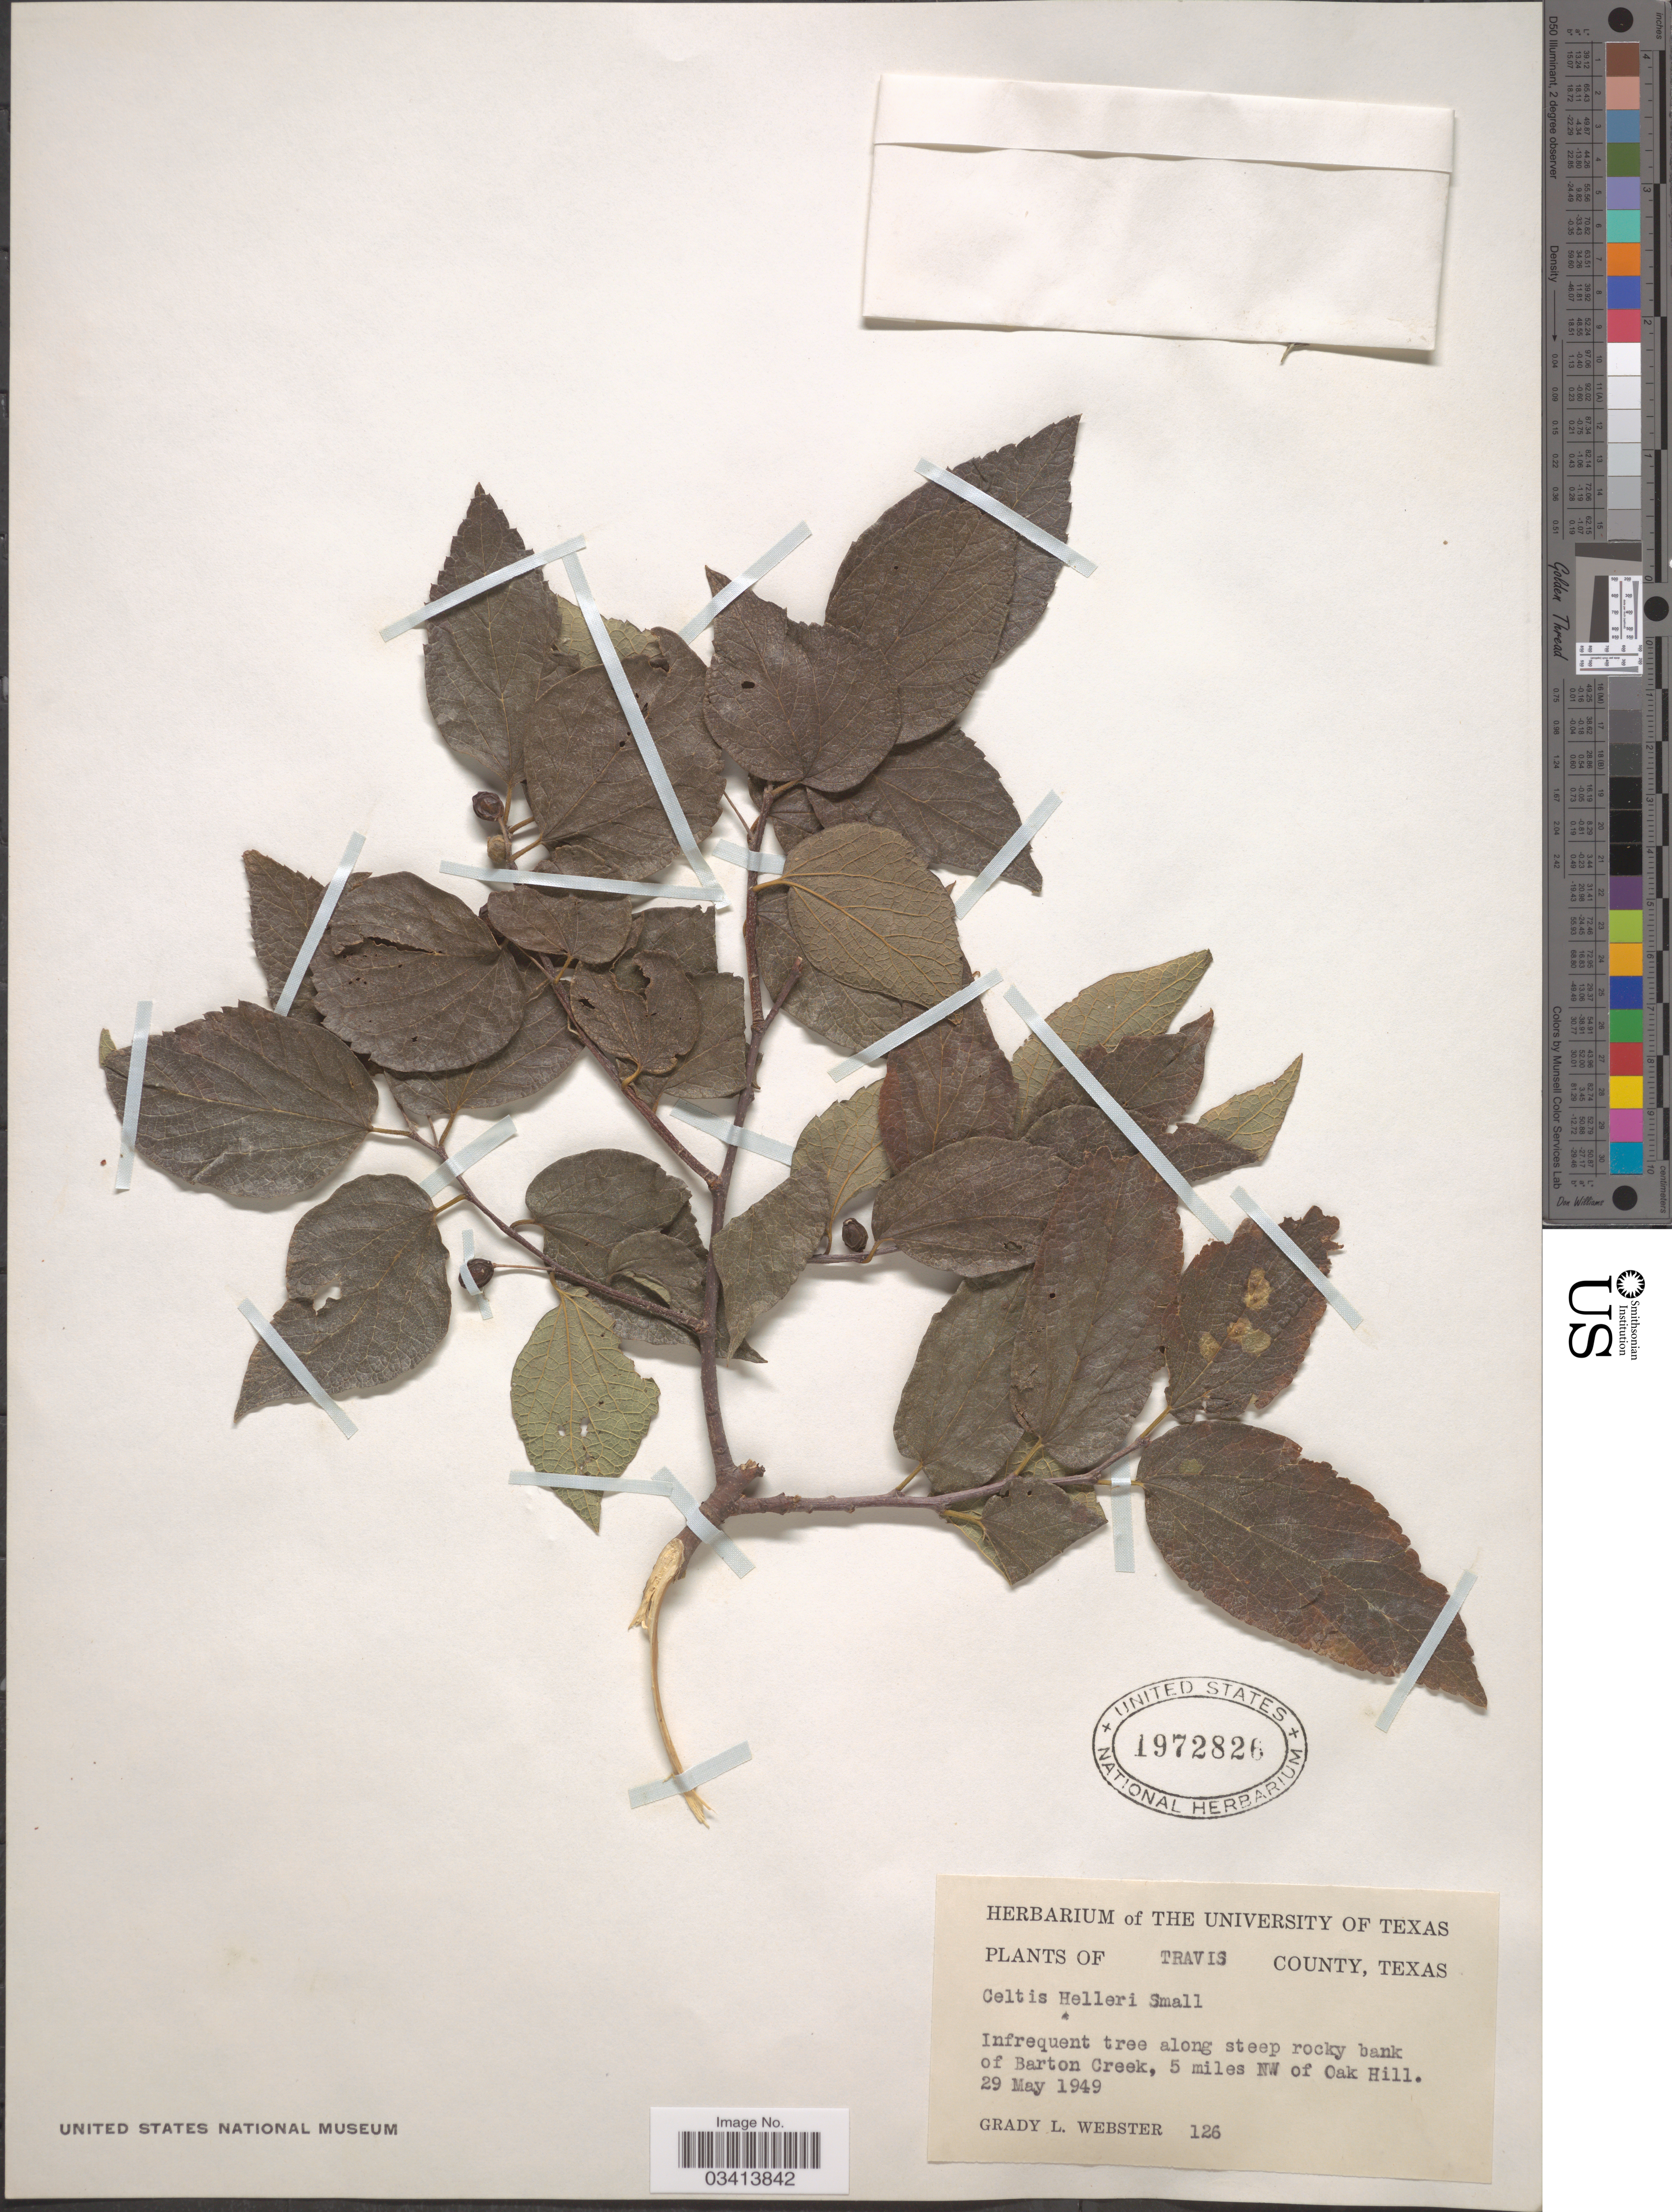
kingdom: Plantae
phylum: Tracheophyta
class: Magnoliopsida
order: Rosales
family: Cannabaceae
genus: Celtis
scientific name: Celtis lindheimeri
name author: Engelm. ex K. Koch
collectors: G. L. Webster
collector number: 126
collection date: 1949-05-29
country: United States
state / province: Texas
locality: Travis County. Along steep rocky bank of Barton Creek, 5 miles NW of Oak Hill.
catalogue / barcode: US 1972826